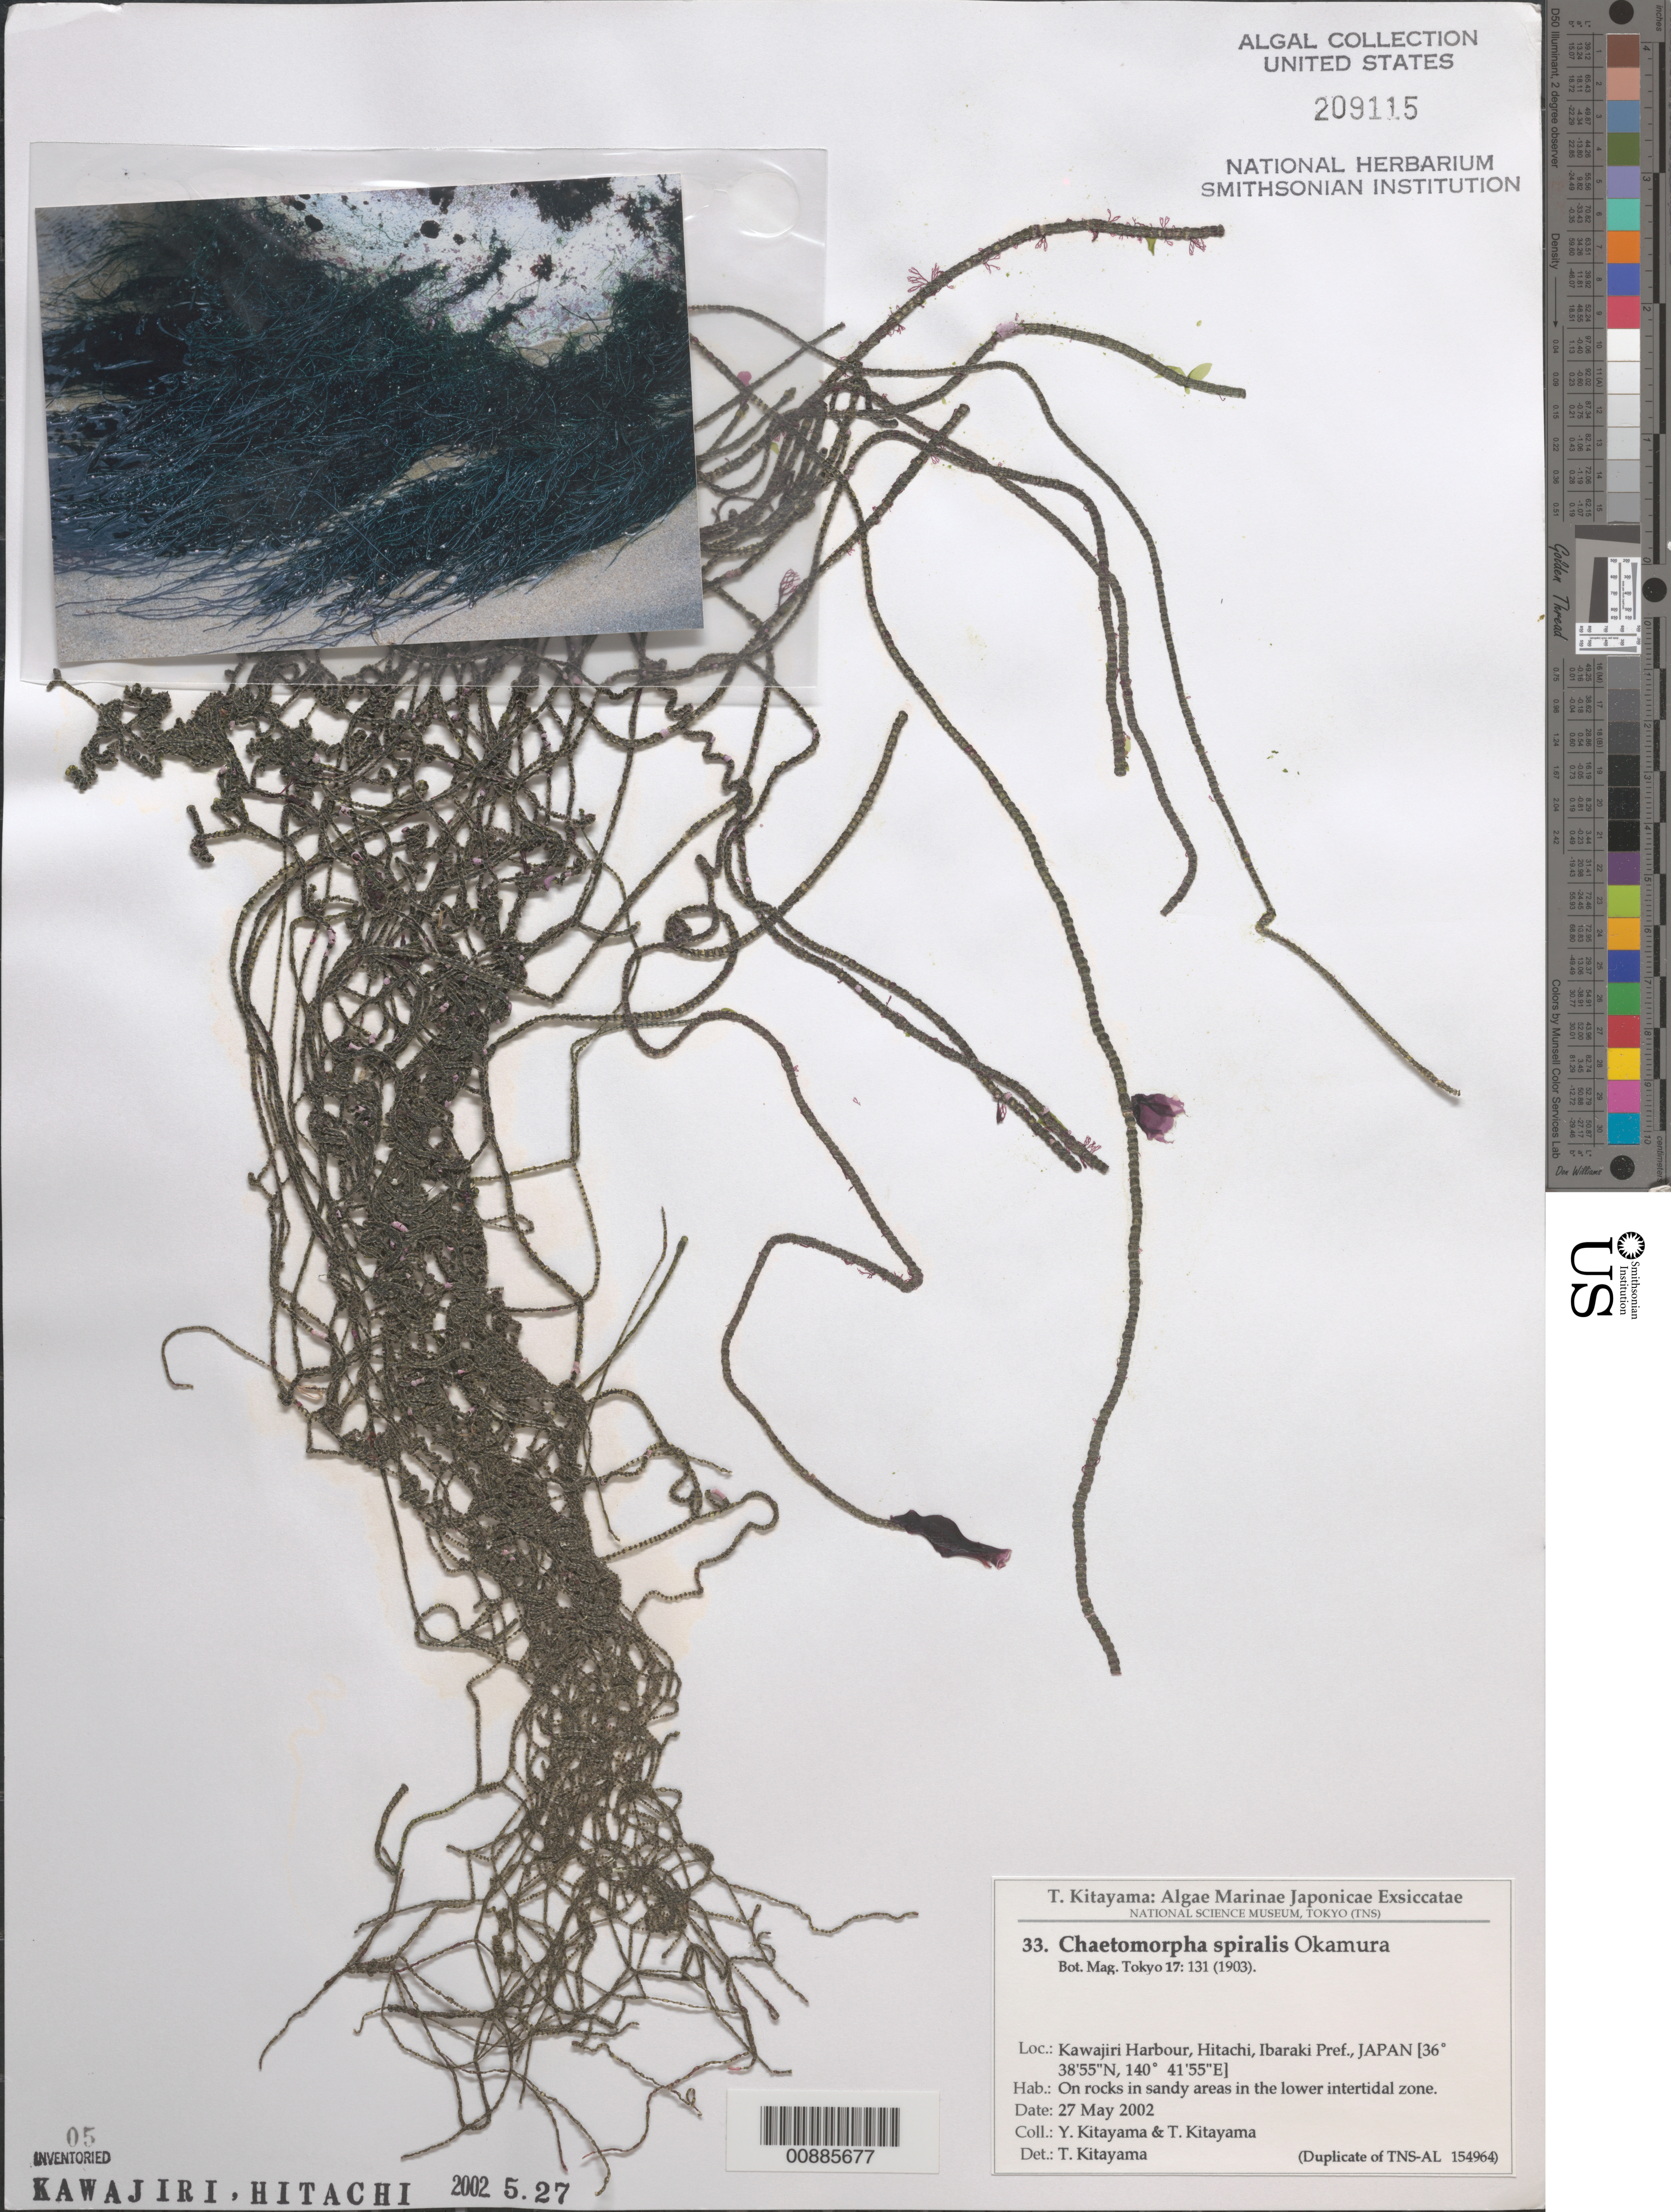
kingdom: Plantae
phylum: Chlorophyta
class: Ulvophyceae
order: Cladophorales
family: Cladophoraceae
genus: Chaetomorpha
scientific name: Chaetomorpha spiralis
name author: Okamura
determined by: Kitayama, T.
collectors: Y. Kitayama & T. Kitayama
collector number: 33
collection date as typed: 27 May 2002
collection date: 2002-05-27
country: Japan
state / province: Ibaraki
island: Honshu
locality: Kawajiri Harbor, Hitachi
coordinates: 36 38' 55" N, 140 41' 55" E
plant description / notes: Kitayama, T., Algae Marinae Japonicae Exsiccatae, Fasc. II (Nos. 26-50)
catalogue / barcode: US 209115